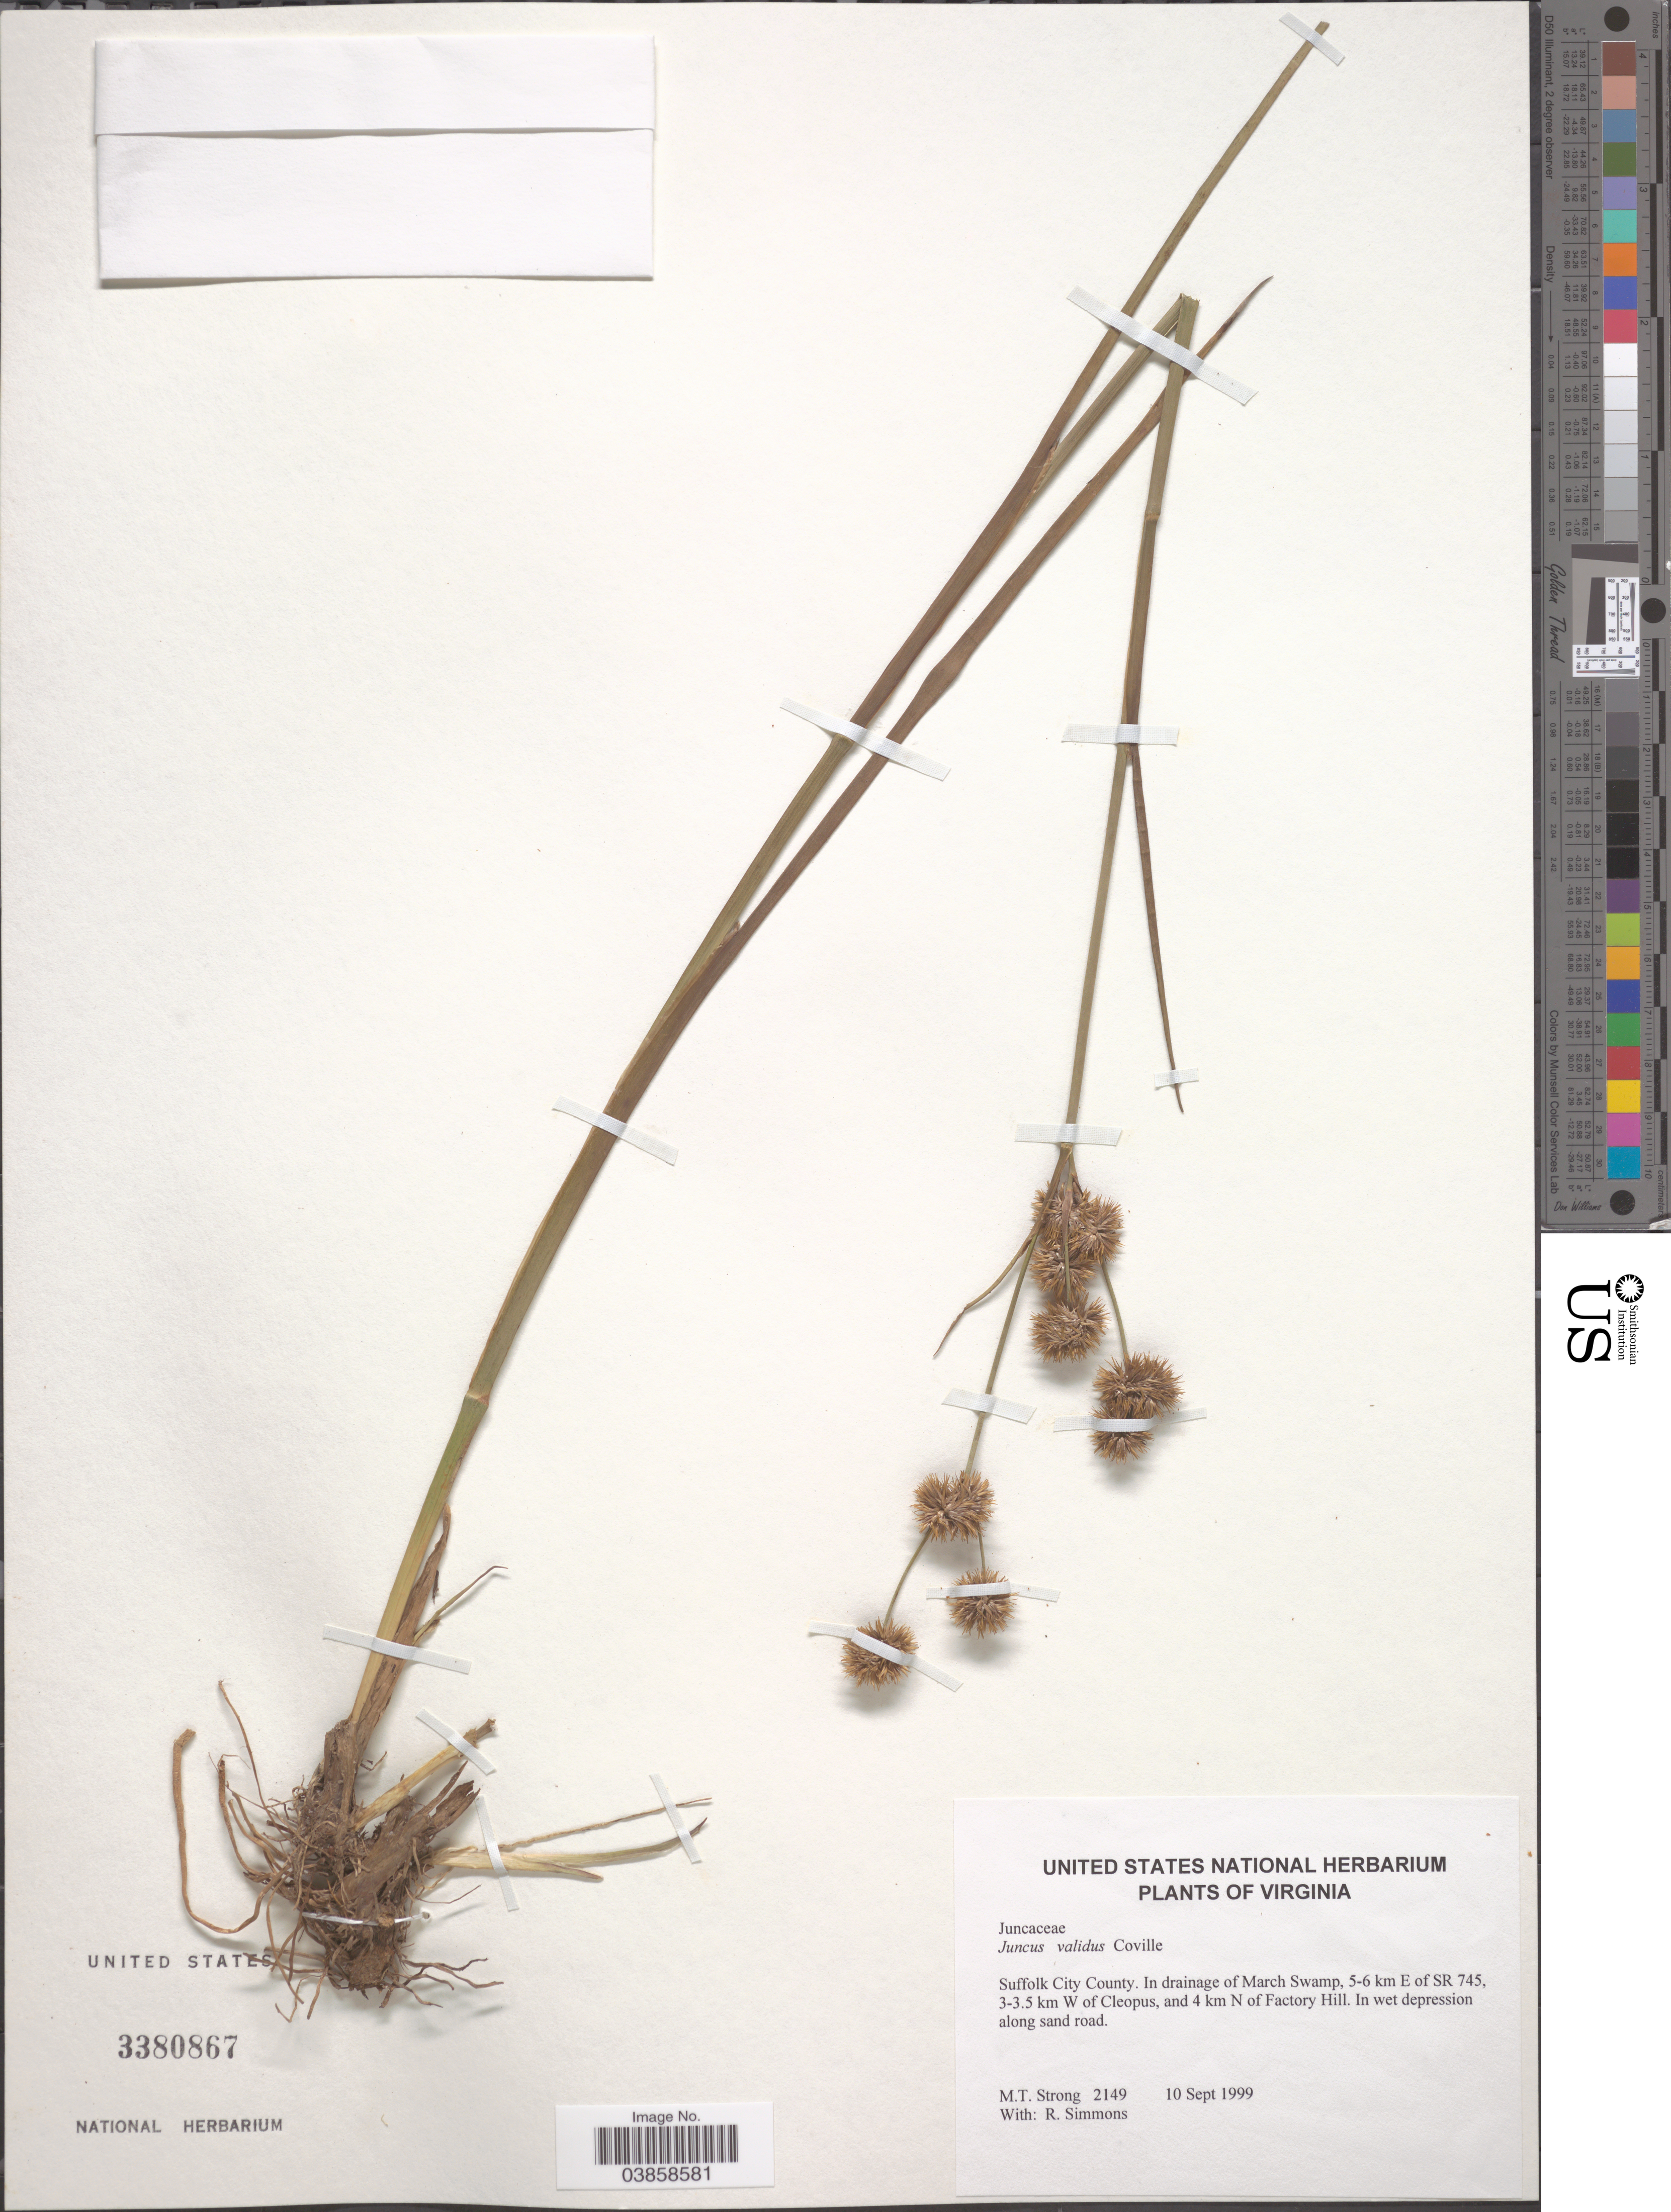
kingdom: Plantae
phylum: Tracheophyta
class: Liliopsida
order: Poales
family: Juncaceae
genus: Juncus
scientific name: Juncus validus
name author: Coville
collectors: M. T. Strong & R. Simmons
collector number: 2149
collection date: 1999-09-10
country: United States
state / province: Virginia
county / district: City of Suffolk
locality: Suffolk City County. In drainage of March Swamp, 5-6 km E of SR 745, 3-3.5 km W of Cleopus, and 4 km N of Factory Hill.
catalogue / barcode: US 3380867